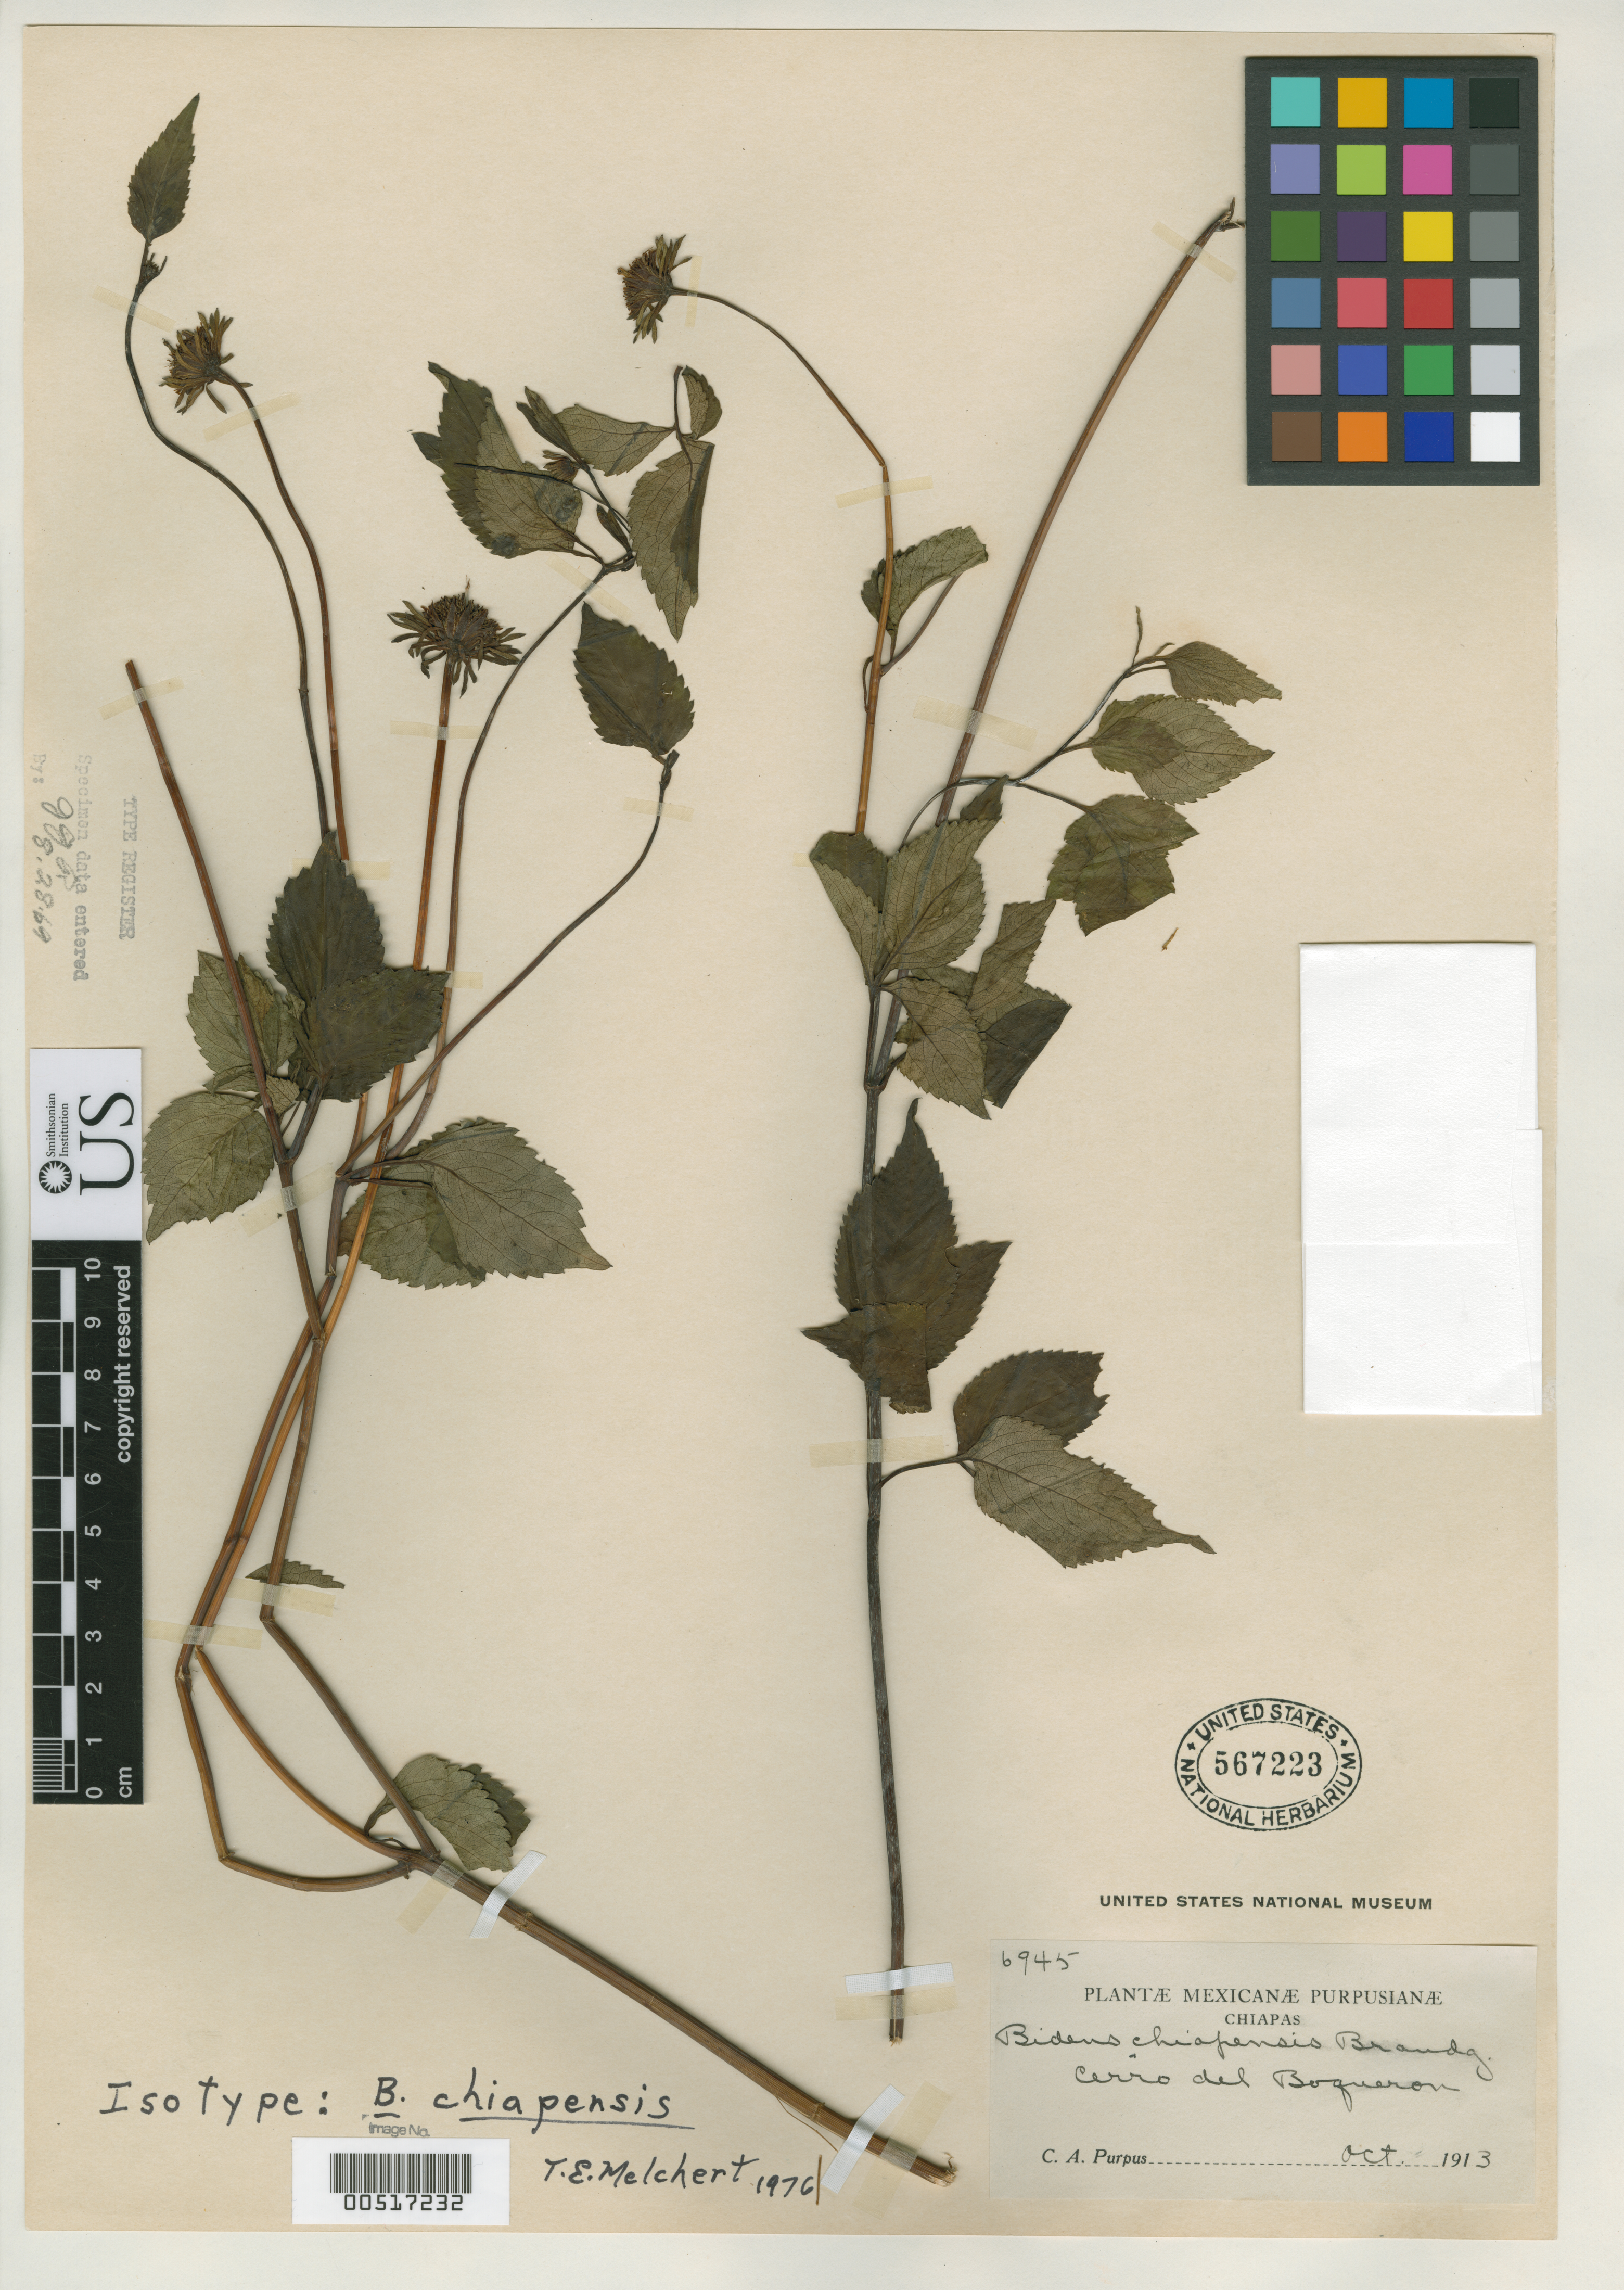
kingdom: Plantae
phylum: Tracheophyta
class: Magnoliopsida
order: Asterales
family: Asteraceae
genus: Bidens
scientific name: Bidens chiapensis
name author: Brandegee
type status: Isotype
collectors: C. A. Purpus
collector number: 6945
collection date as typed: Oct 1913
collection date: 1913-10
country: Mexico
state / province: Chiapas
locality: Cerro del Boqueron.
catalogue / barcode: US 567223